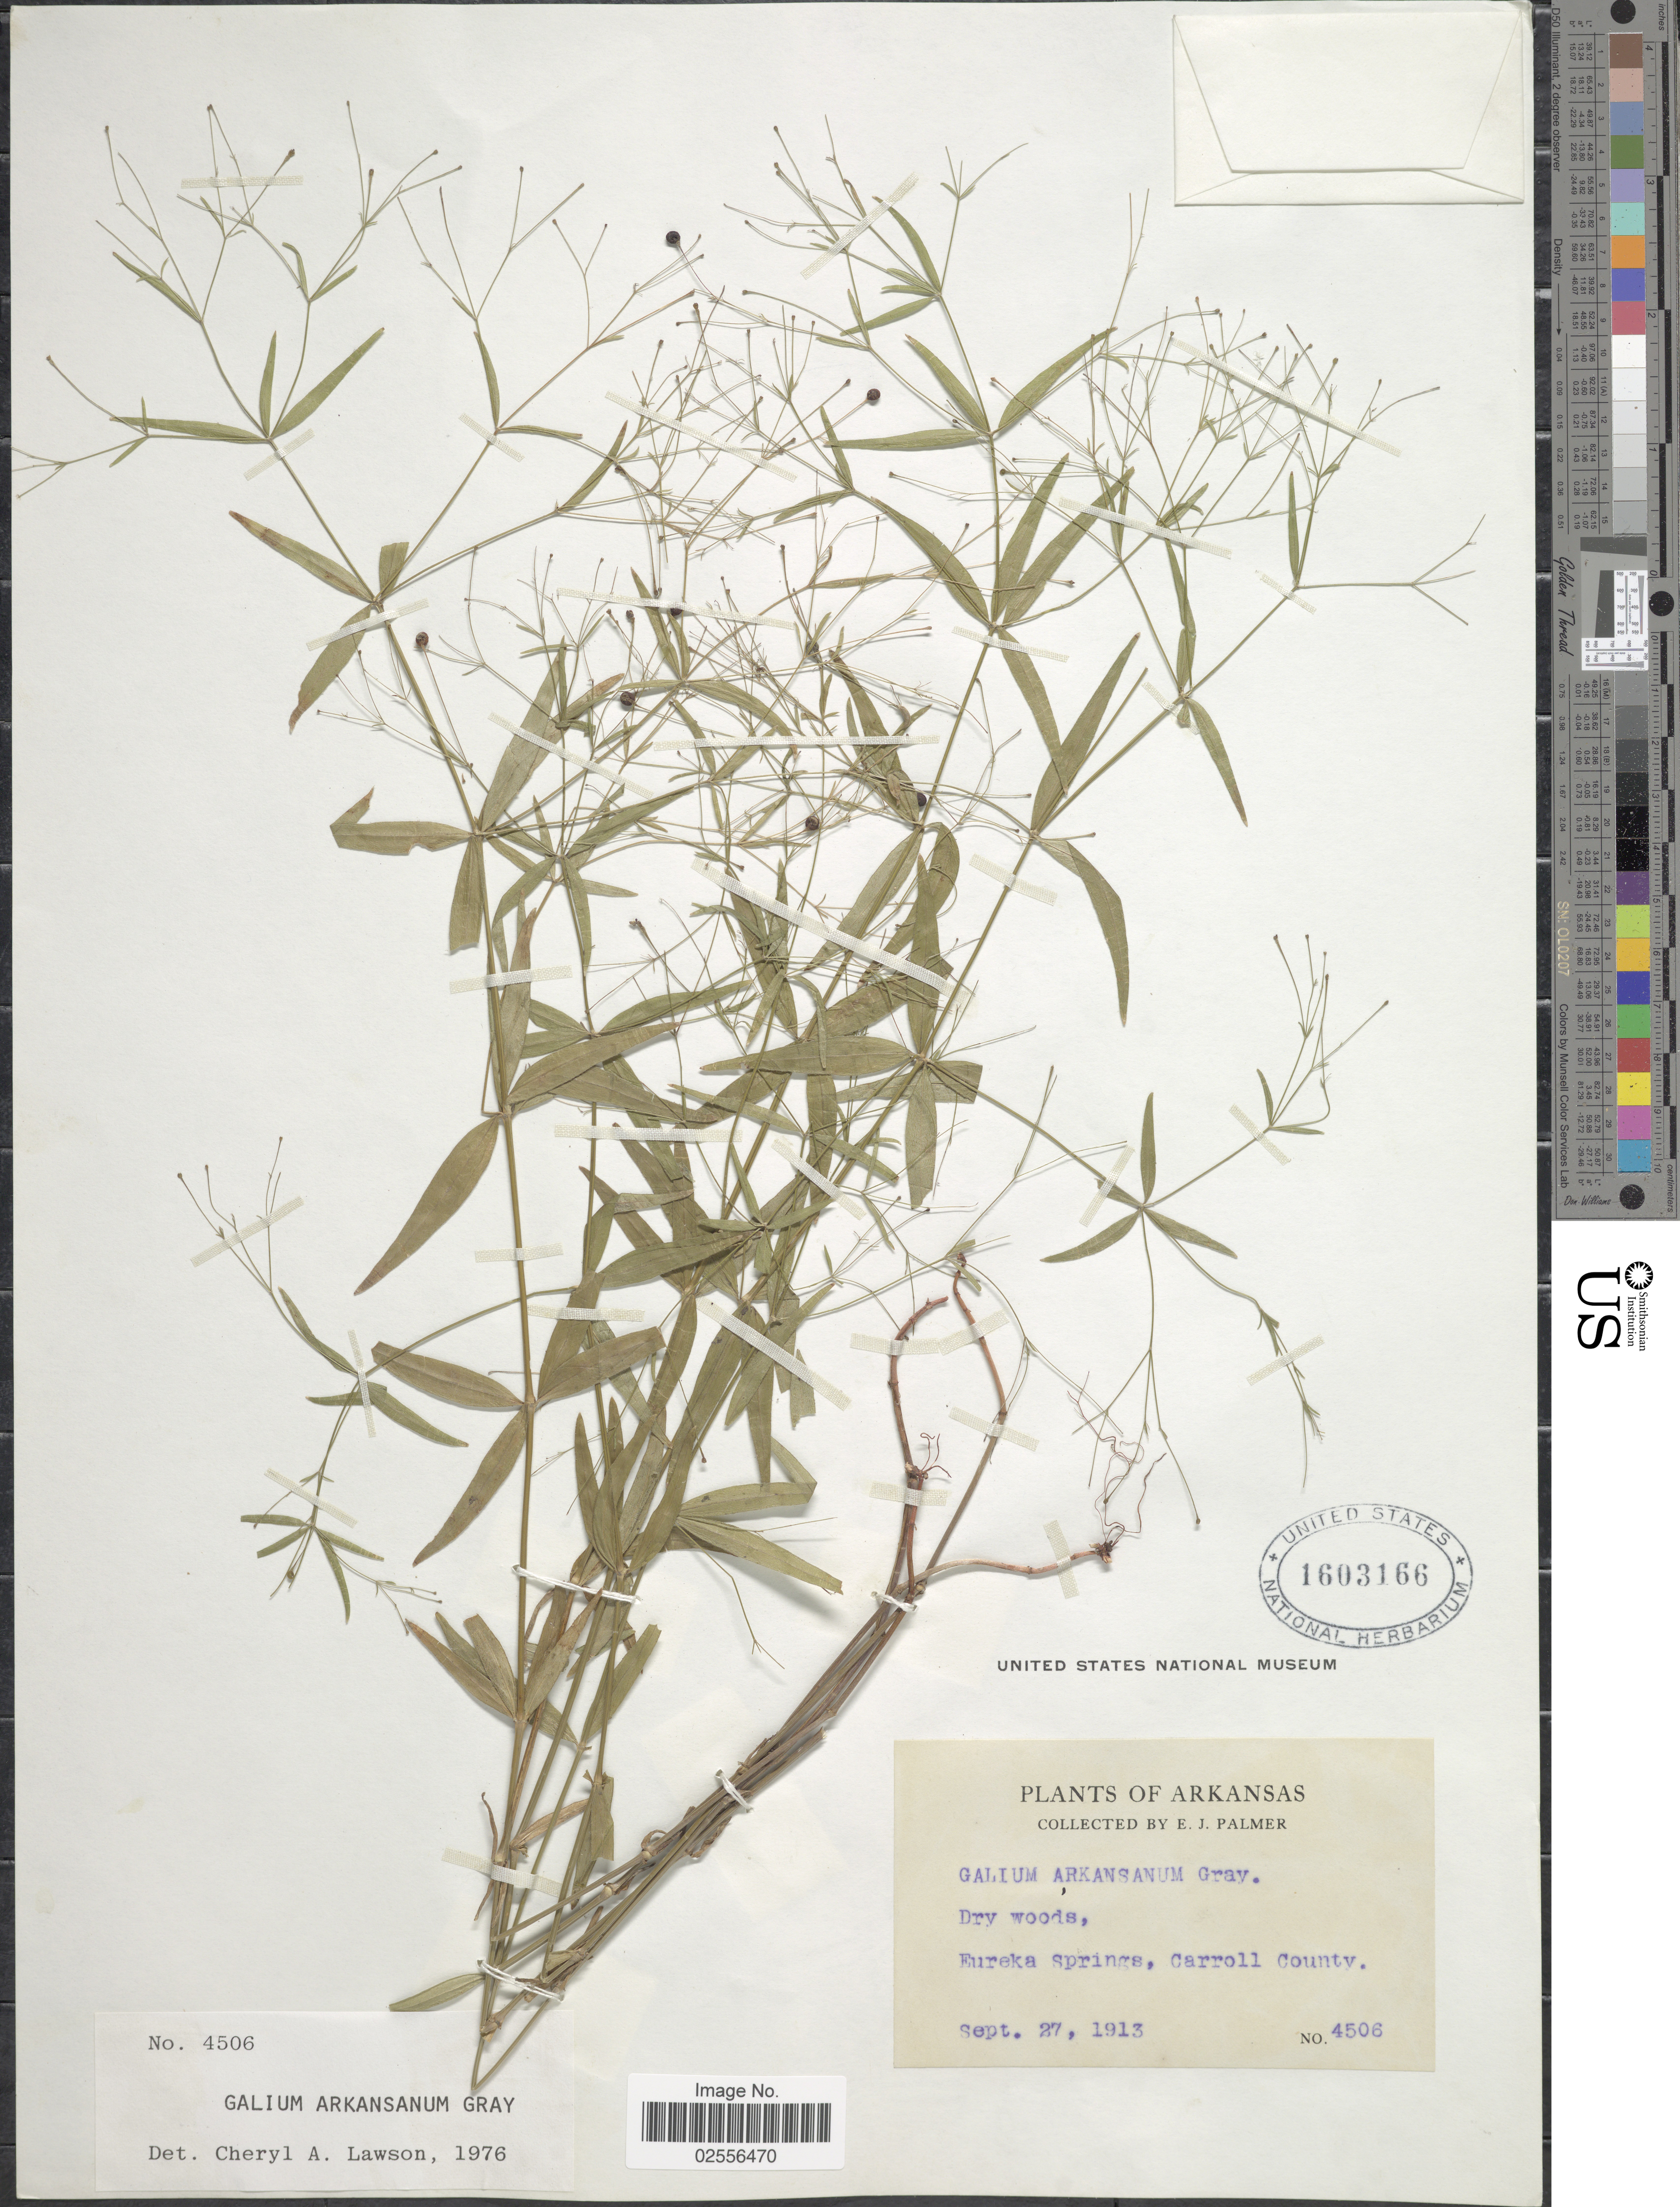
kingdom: Plantae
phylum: Tracheophyta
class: Magnoliopsida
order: Gentianales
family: Rubiaceae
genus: Galium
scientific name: Galium arkansanum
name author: A. Gray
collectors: E. J. Palmer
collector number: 4506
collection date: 1913-09-27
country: United States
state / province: Arkansas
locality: Dry woods, Eureka Springs, Carroll County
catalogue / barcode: US 1603166